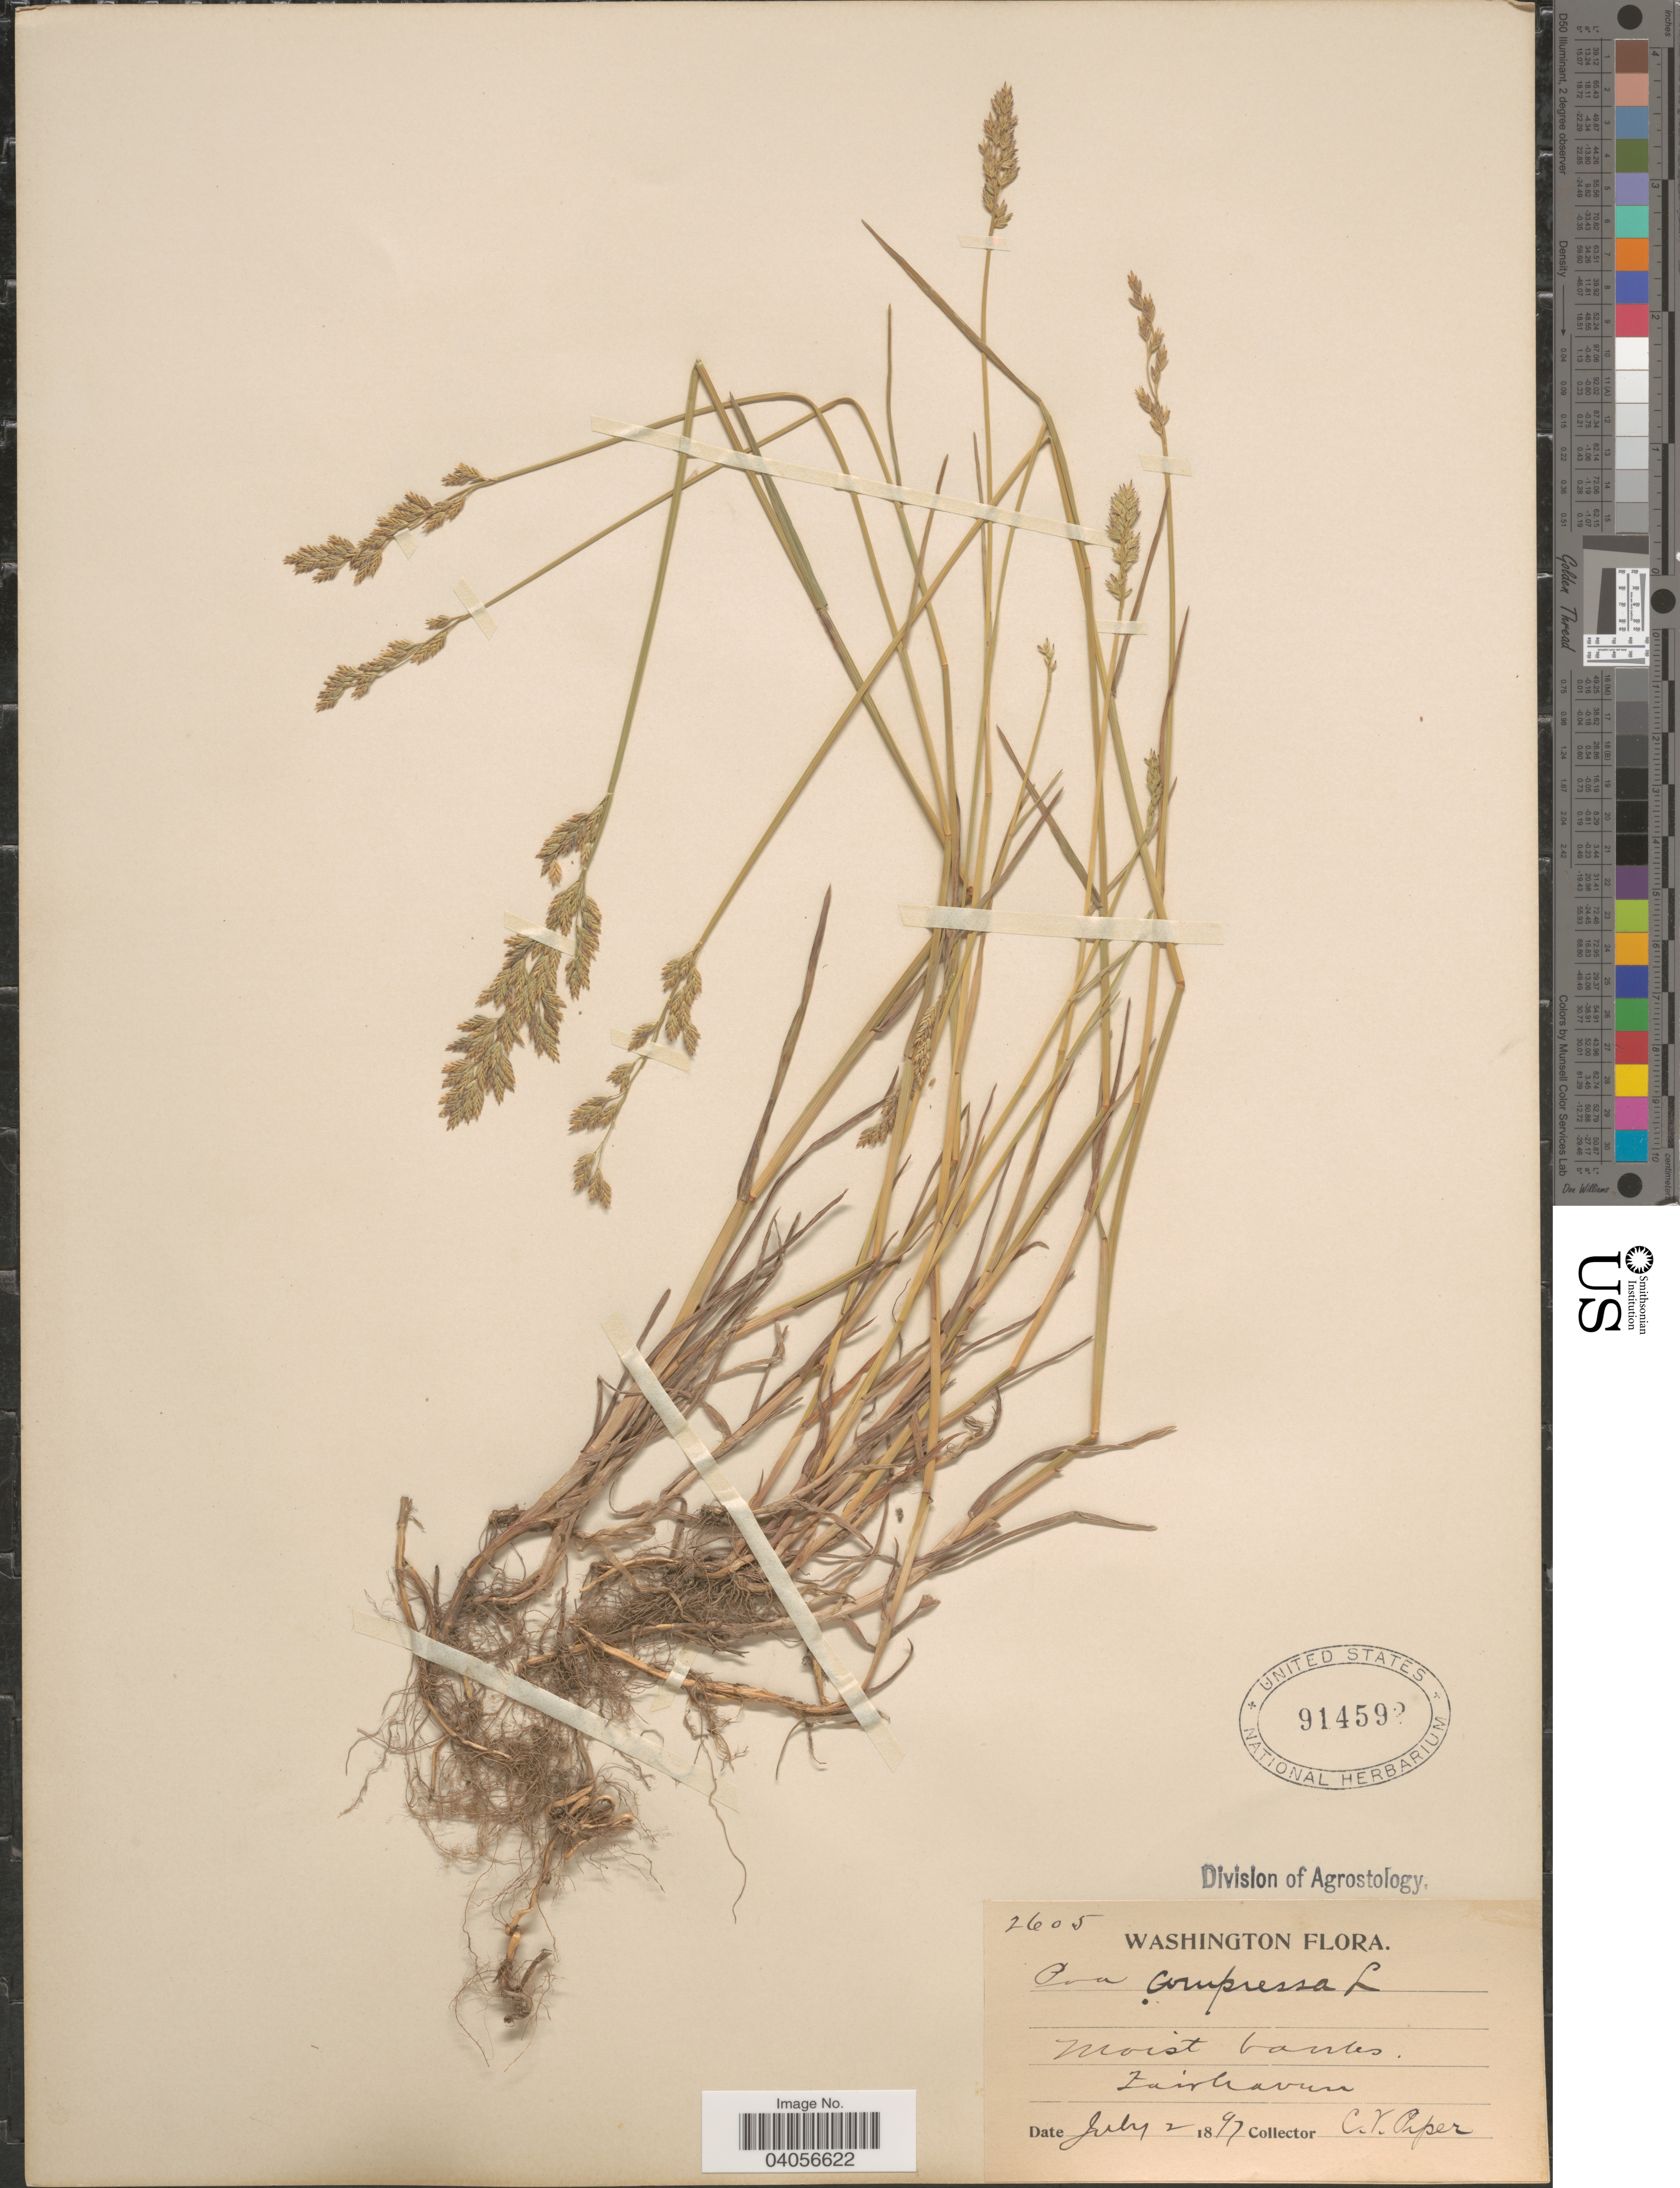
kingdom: Plantae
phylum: Tracheophyta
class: Liliopsida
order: Poales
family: Poaceae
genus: Poa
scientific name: Poa compressa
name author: L.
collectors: C. V. Piper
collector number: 2605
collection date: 1897-07-02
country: United States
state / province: Washington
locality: Moist banks Fairhaven.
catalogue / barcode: US 914592